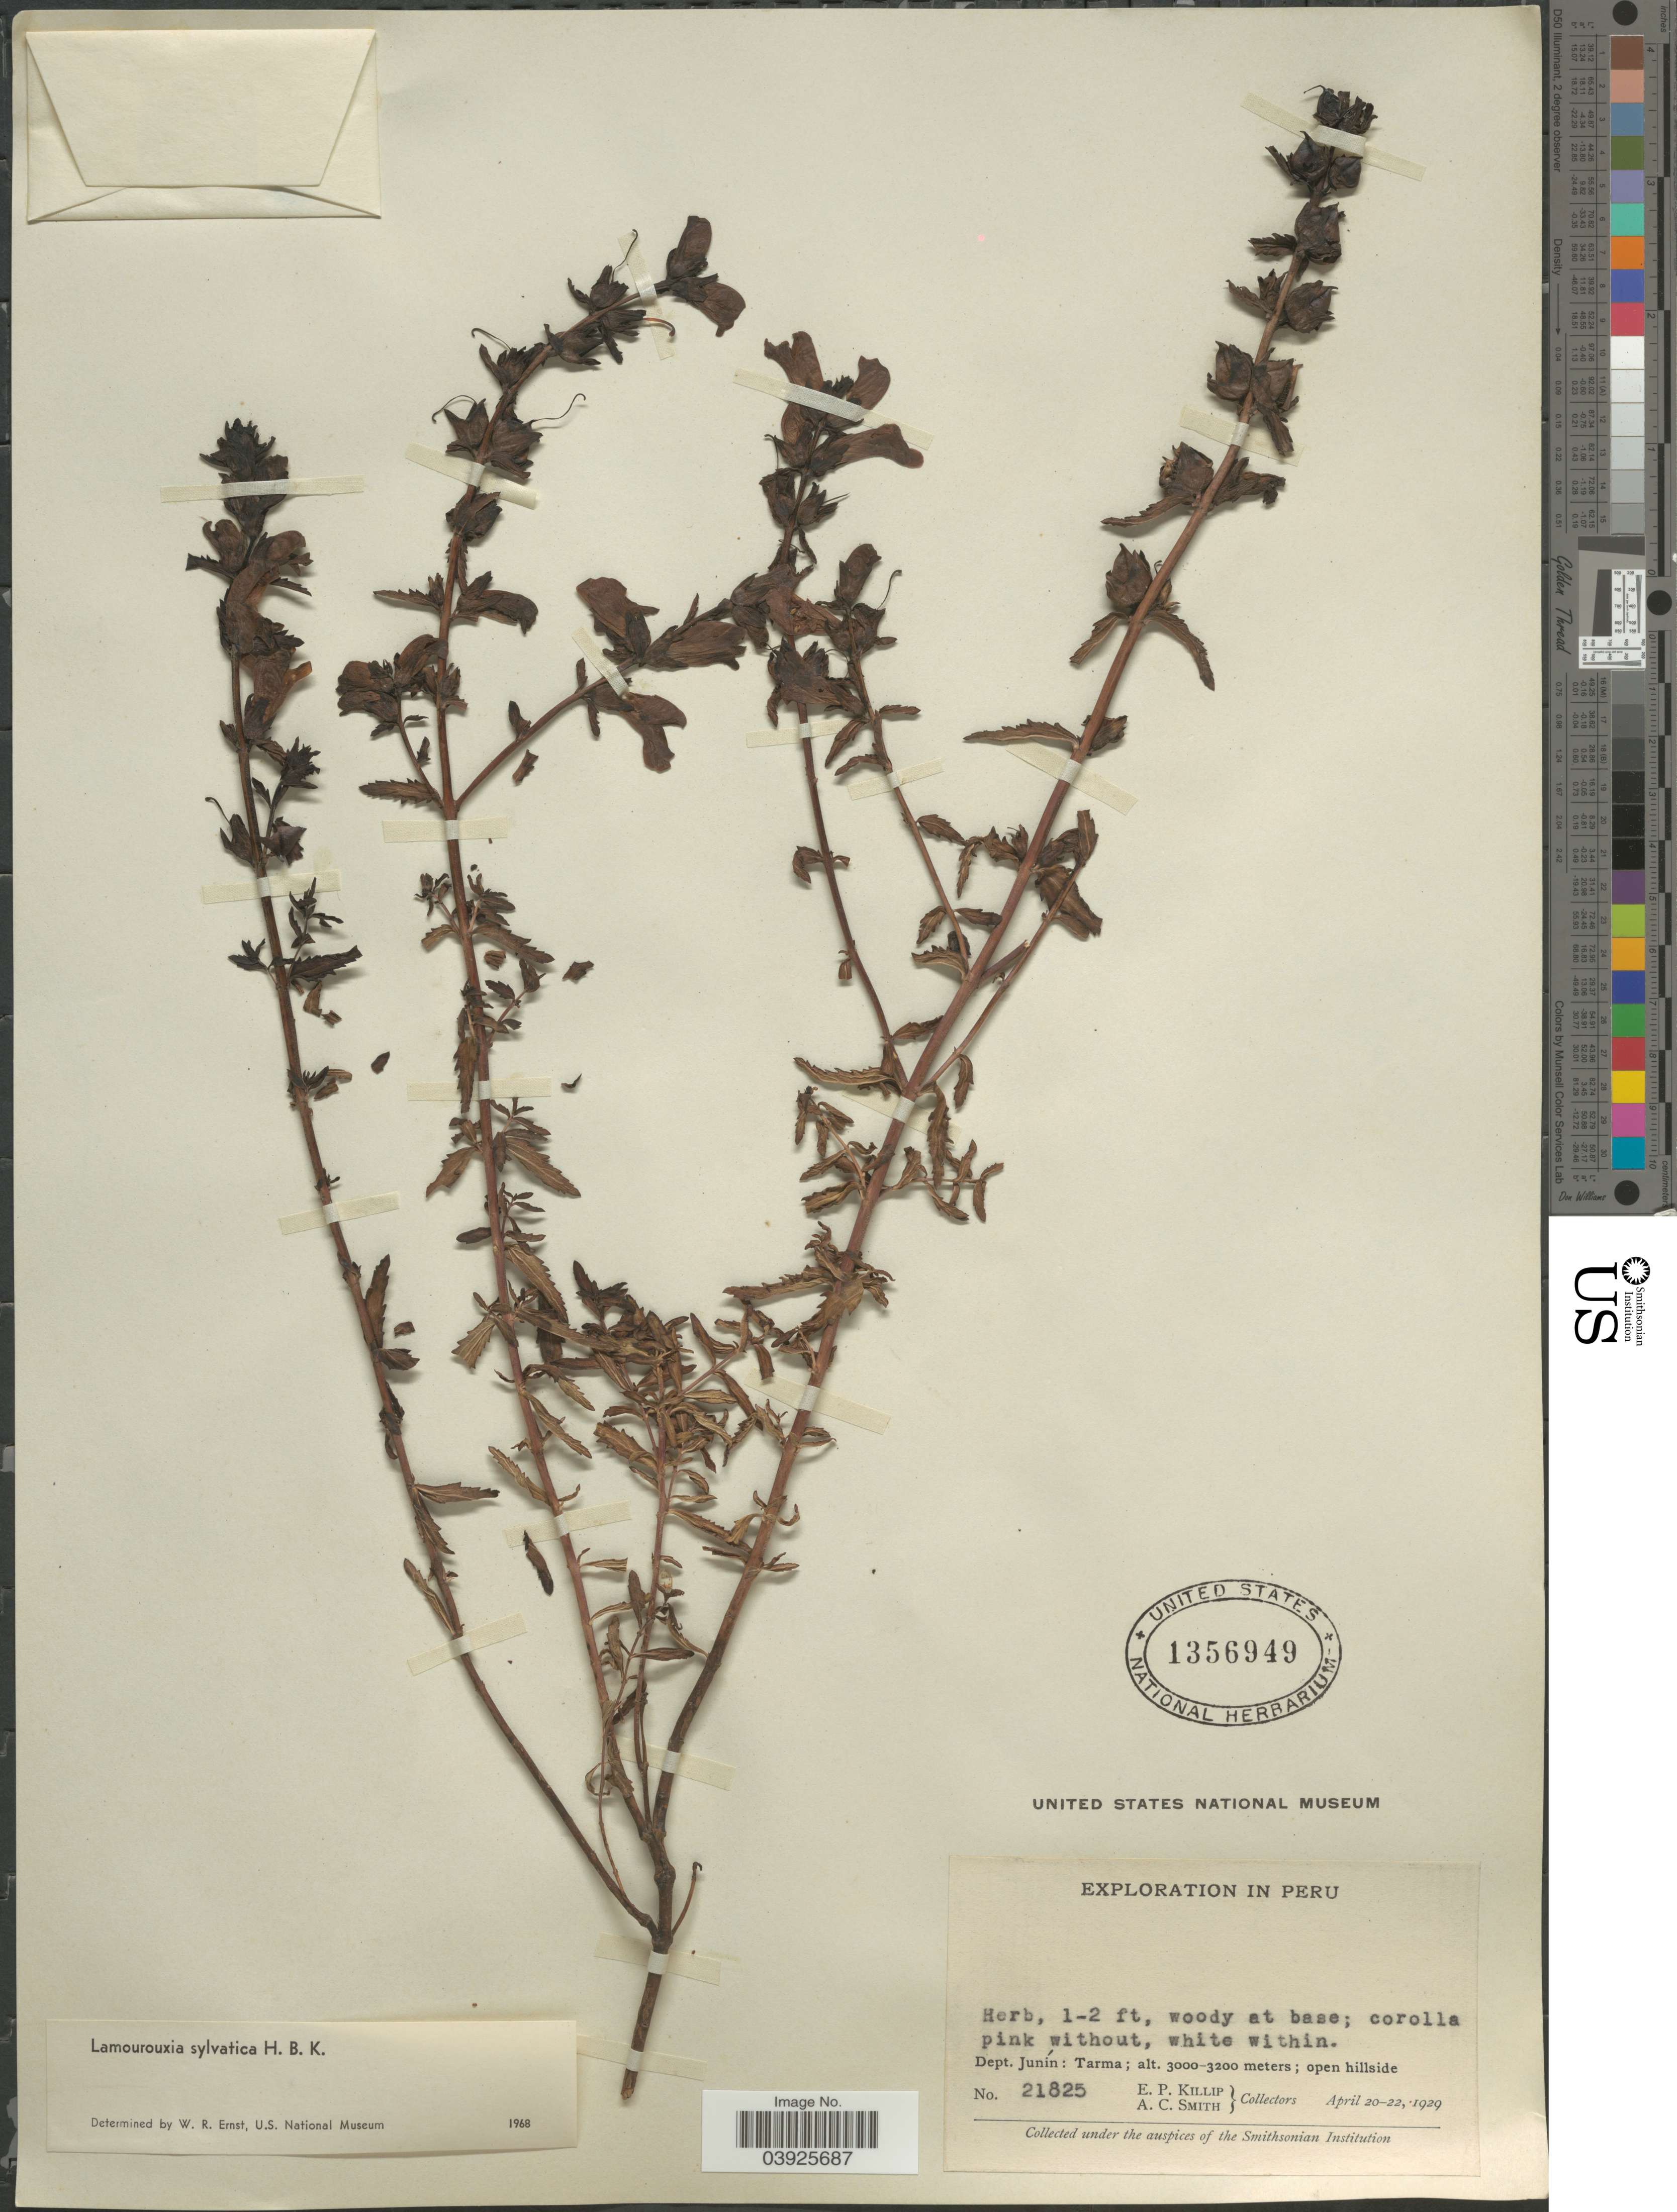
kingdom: Plantae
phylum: Tracheophyta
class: Magnoliopsida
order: Lamiales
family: Orobanchaceae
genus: Lamourouxia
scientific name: Lamourouxia sylvatica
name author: Kunth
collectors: E. P. Killip & A. C. Smith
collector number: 21825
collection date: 1929-04-20/1929-04-22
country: Peru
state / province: Junín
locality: Dept. Junín: Tarma.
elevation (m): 3000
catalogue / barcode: US 1356949